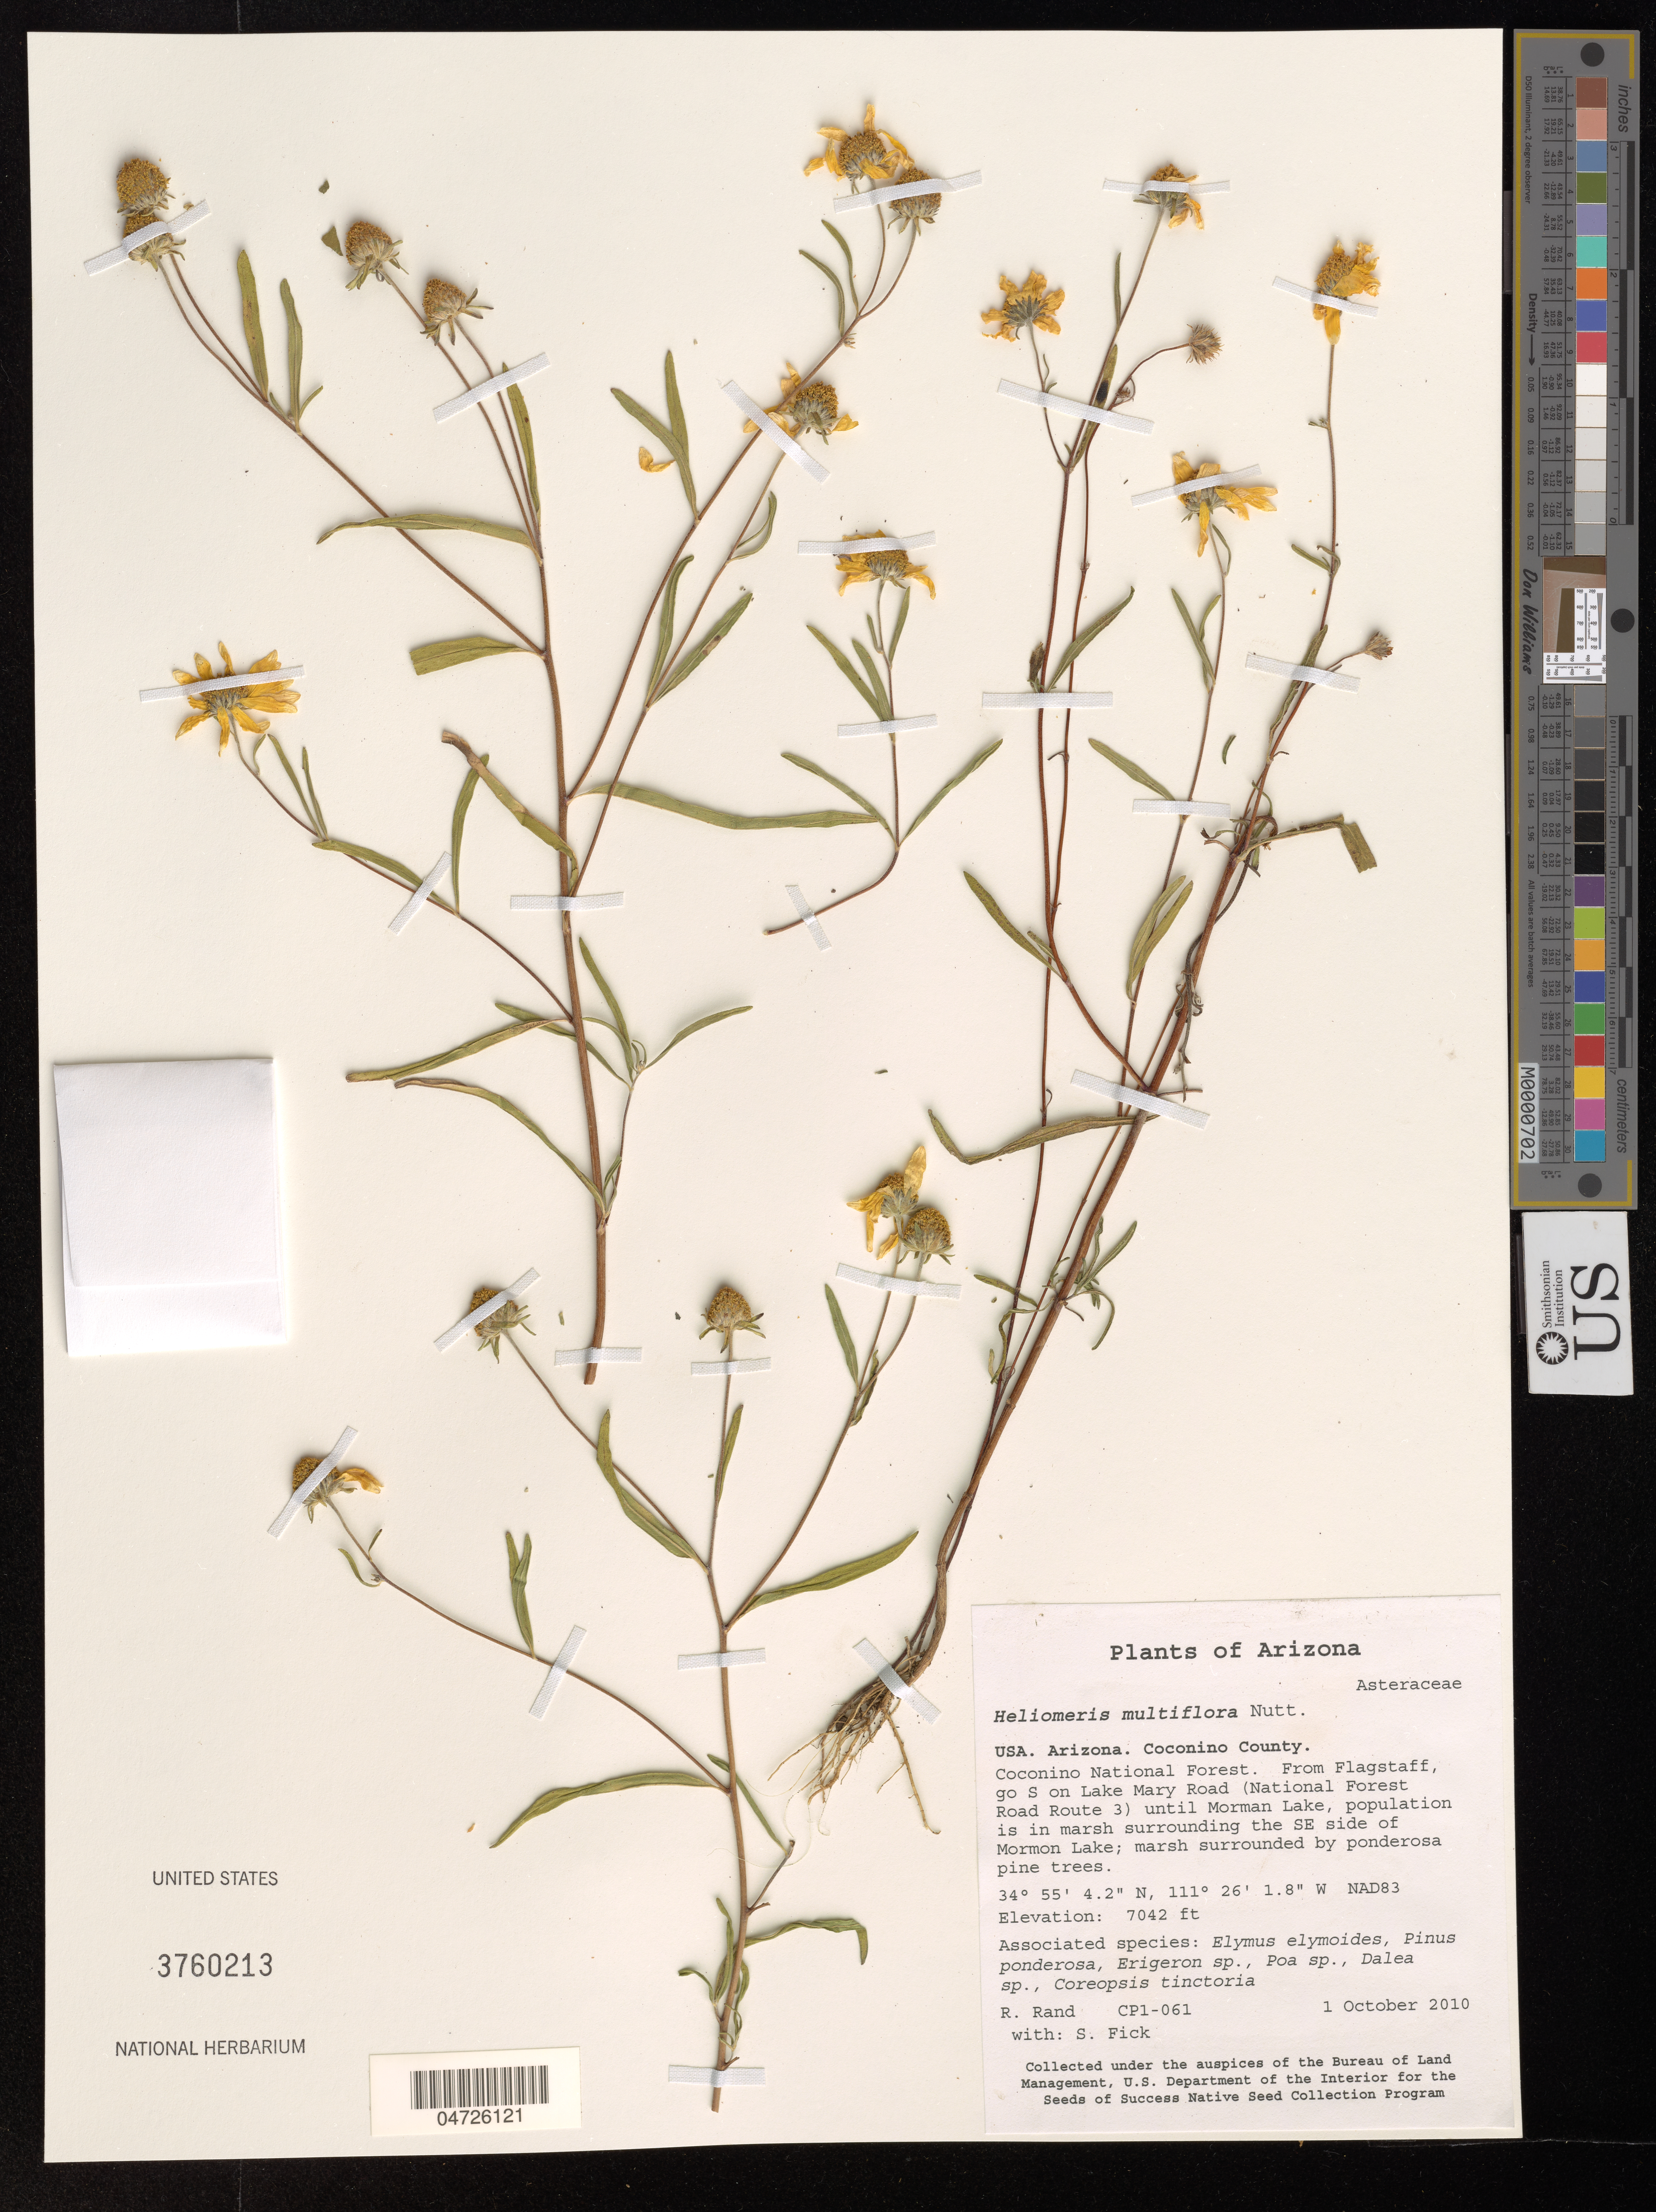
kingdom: Plantae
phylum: Tracheophyta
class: Magnoliopsida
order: Asterales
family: Asteraceae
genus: Heliomeris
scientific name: Heliomeris multiflora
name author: Nutt.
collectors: R. Rand & S. Fick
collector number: CP1-061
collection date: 2010-10-01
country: United States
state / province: Arizona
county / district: Coconino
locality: Coconino County. Coconino National Forest. From Flagstaff, go S on Lake Mary Road (National Forest Road Route 3) until Morman Lake, population is in marsh surrounding the SE side of Mormon Lake.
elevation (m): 2146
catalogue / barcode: US 3760213